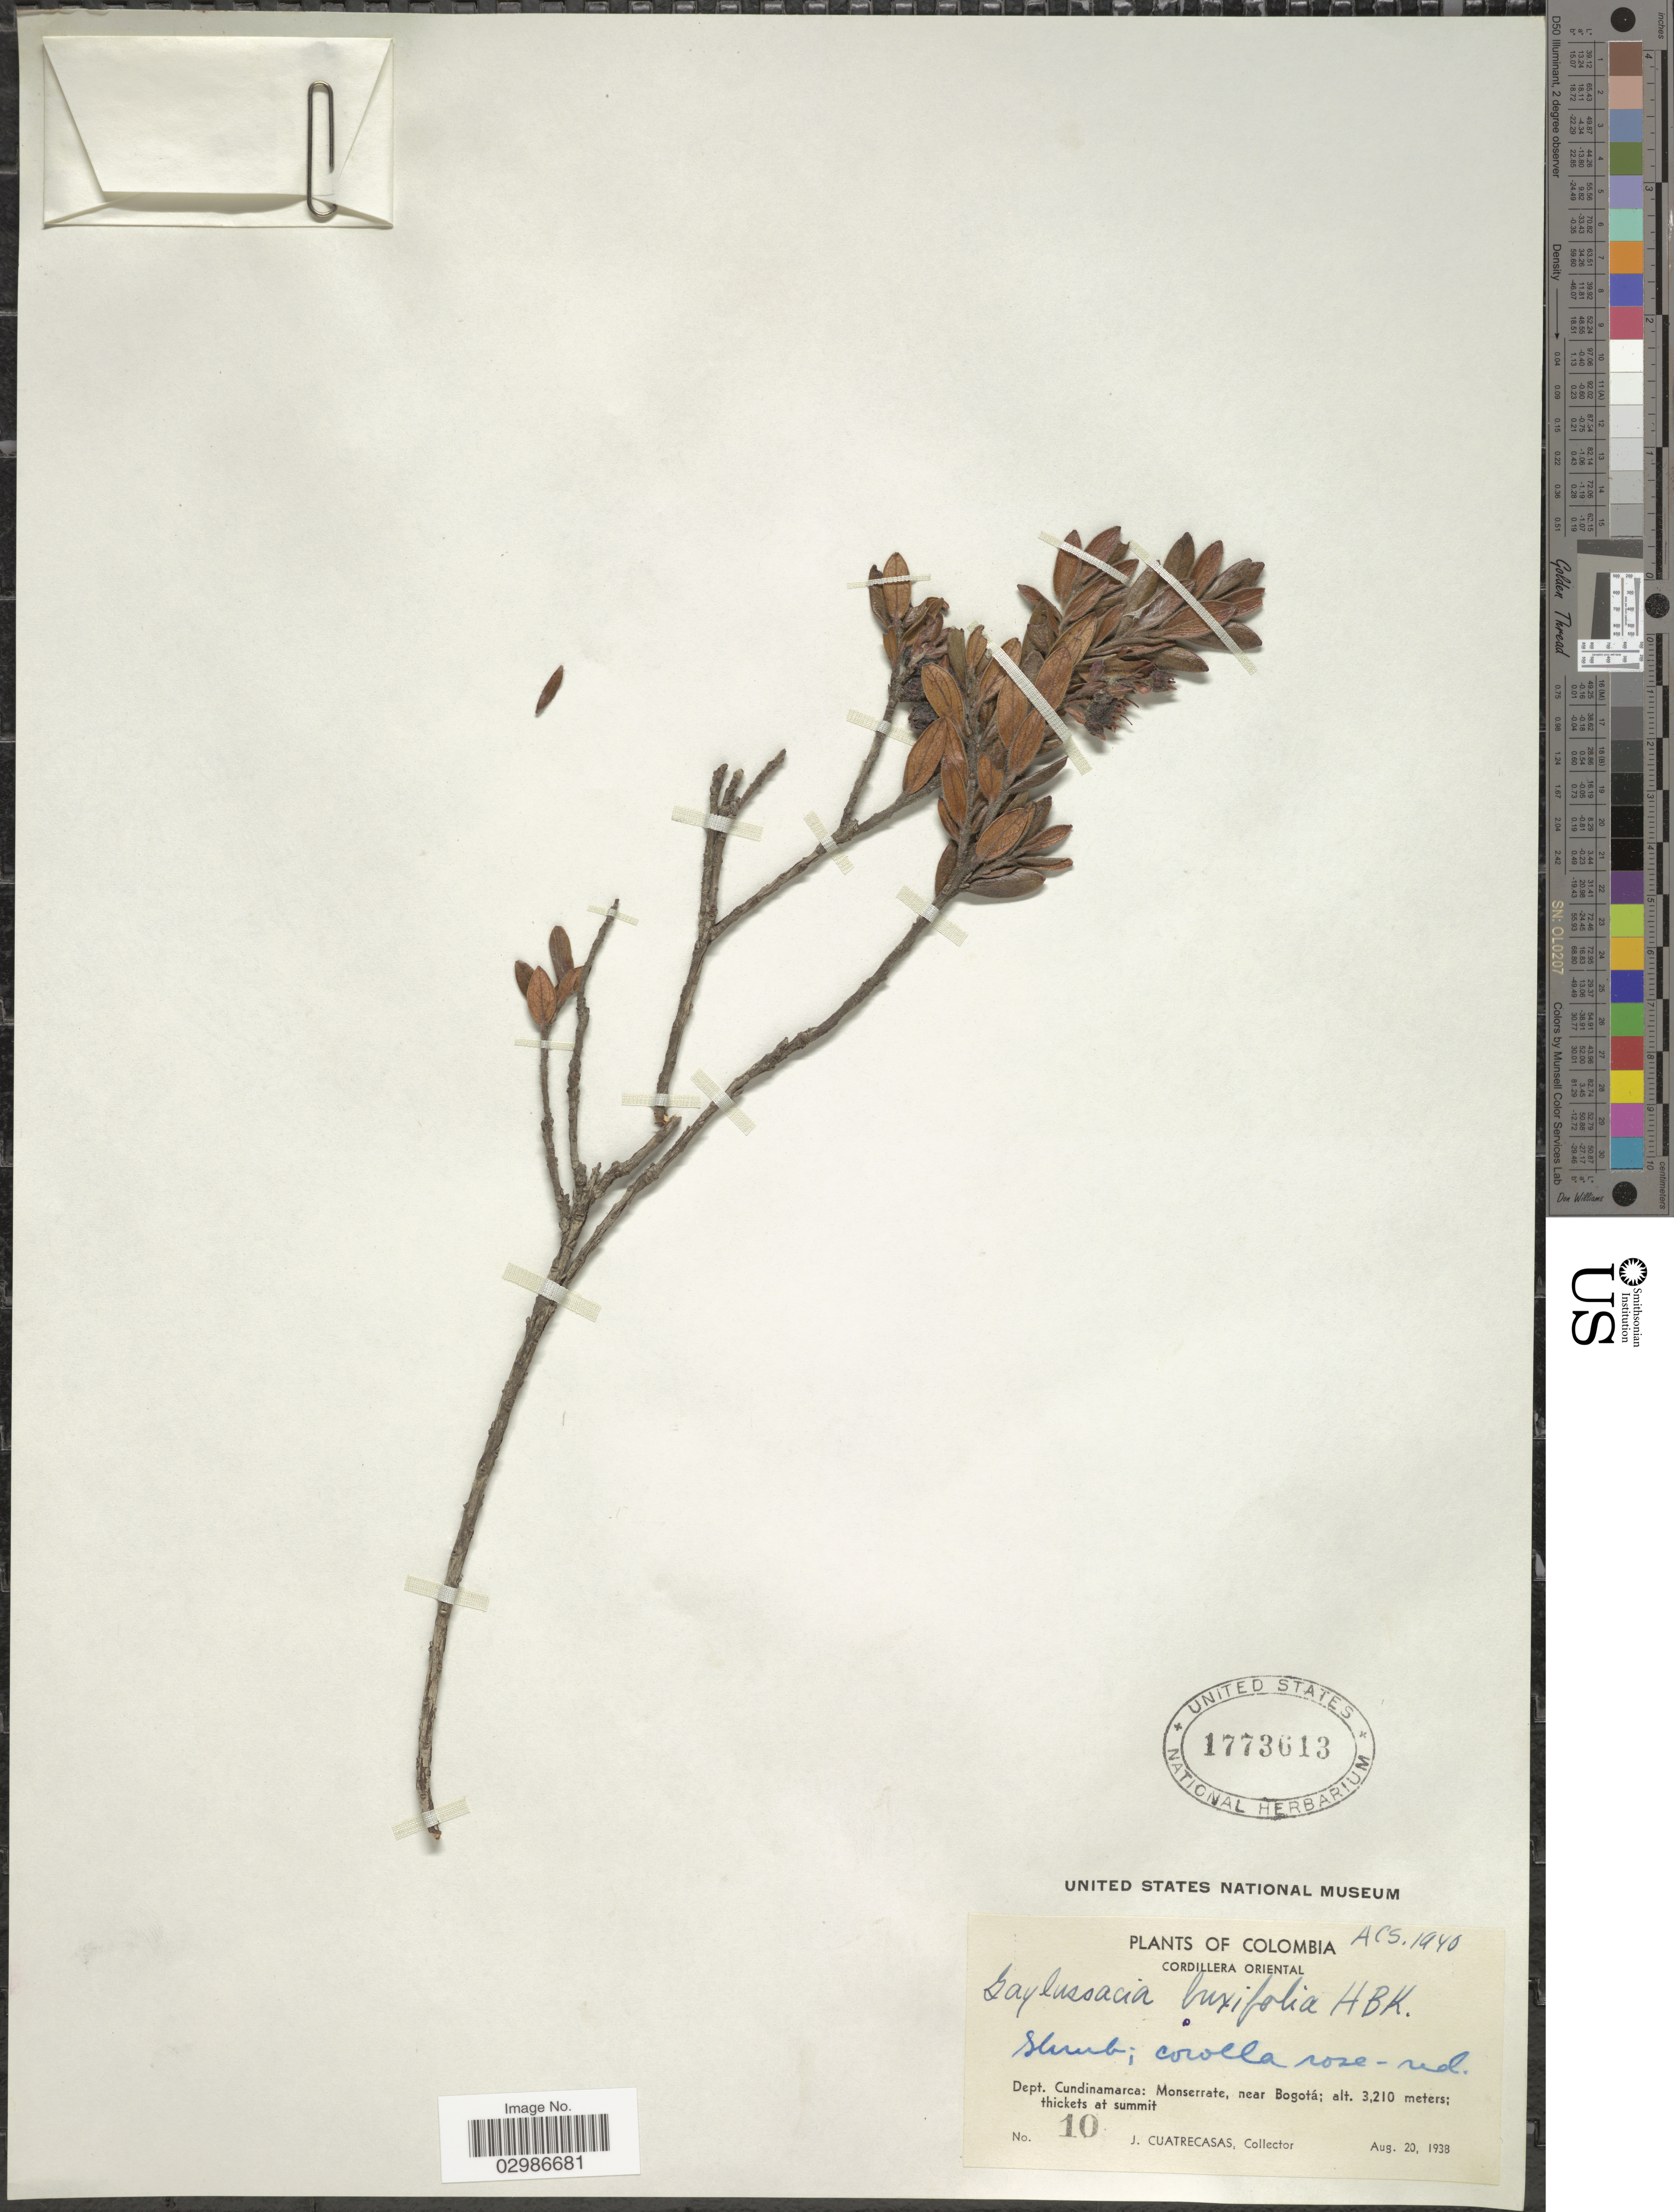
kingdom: Plantae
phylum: Tracheophyta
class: Magnoliopsida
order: Ericales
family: Ericaceae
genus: Gaylussacia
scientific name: Gaylussacia buxifolia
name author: Kunth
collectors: J. Cuatrecasas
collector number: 10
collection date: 1938-08-20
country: Colombia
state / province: Cundinamarca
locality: Cordillera Oriental, Dept. Cundinamarca: Monserrate, near Bogotá.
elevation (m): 3210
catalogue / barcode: US 1773613